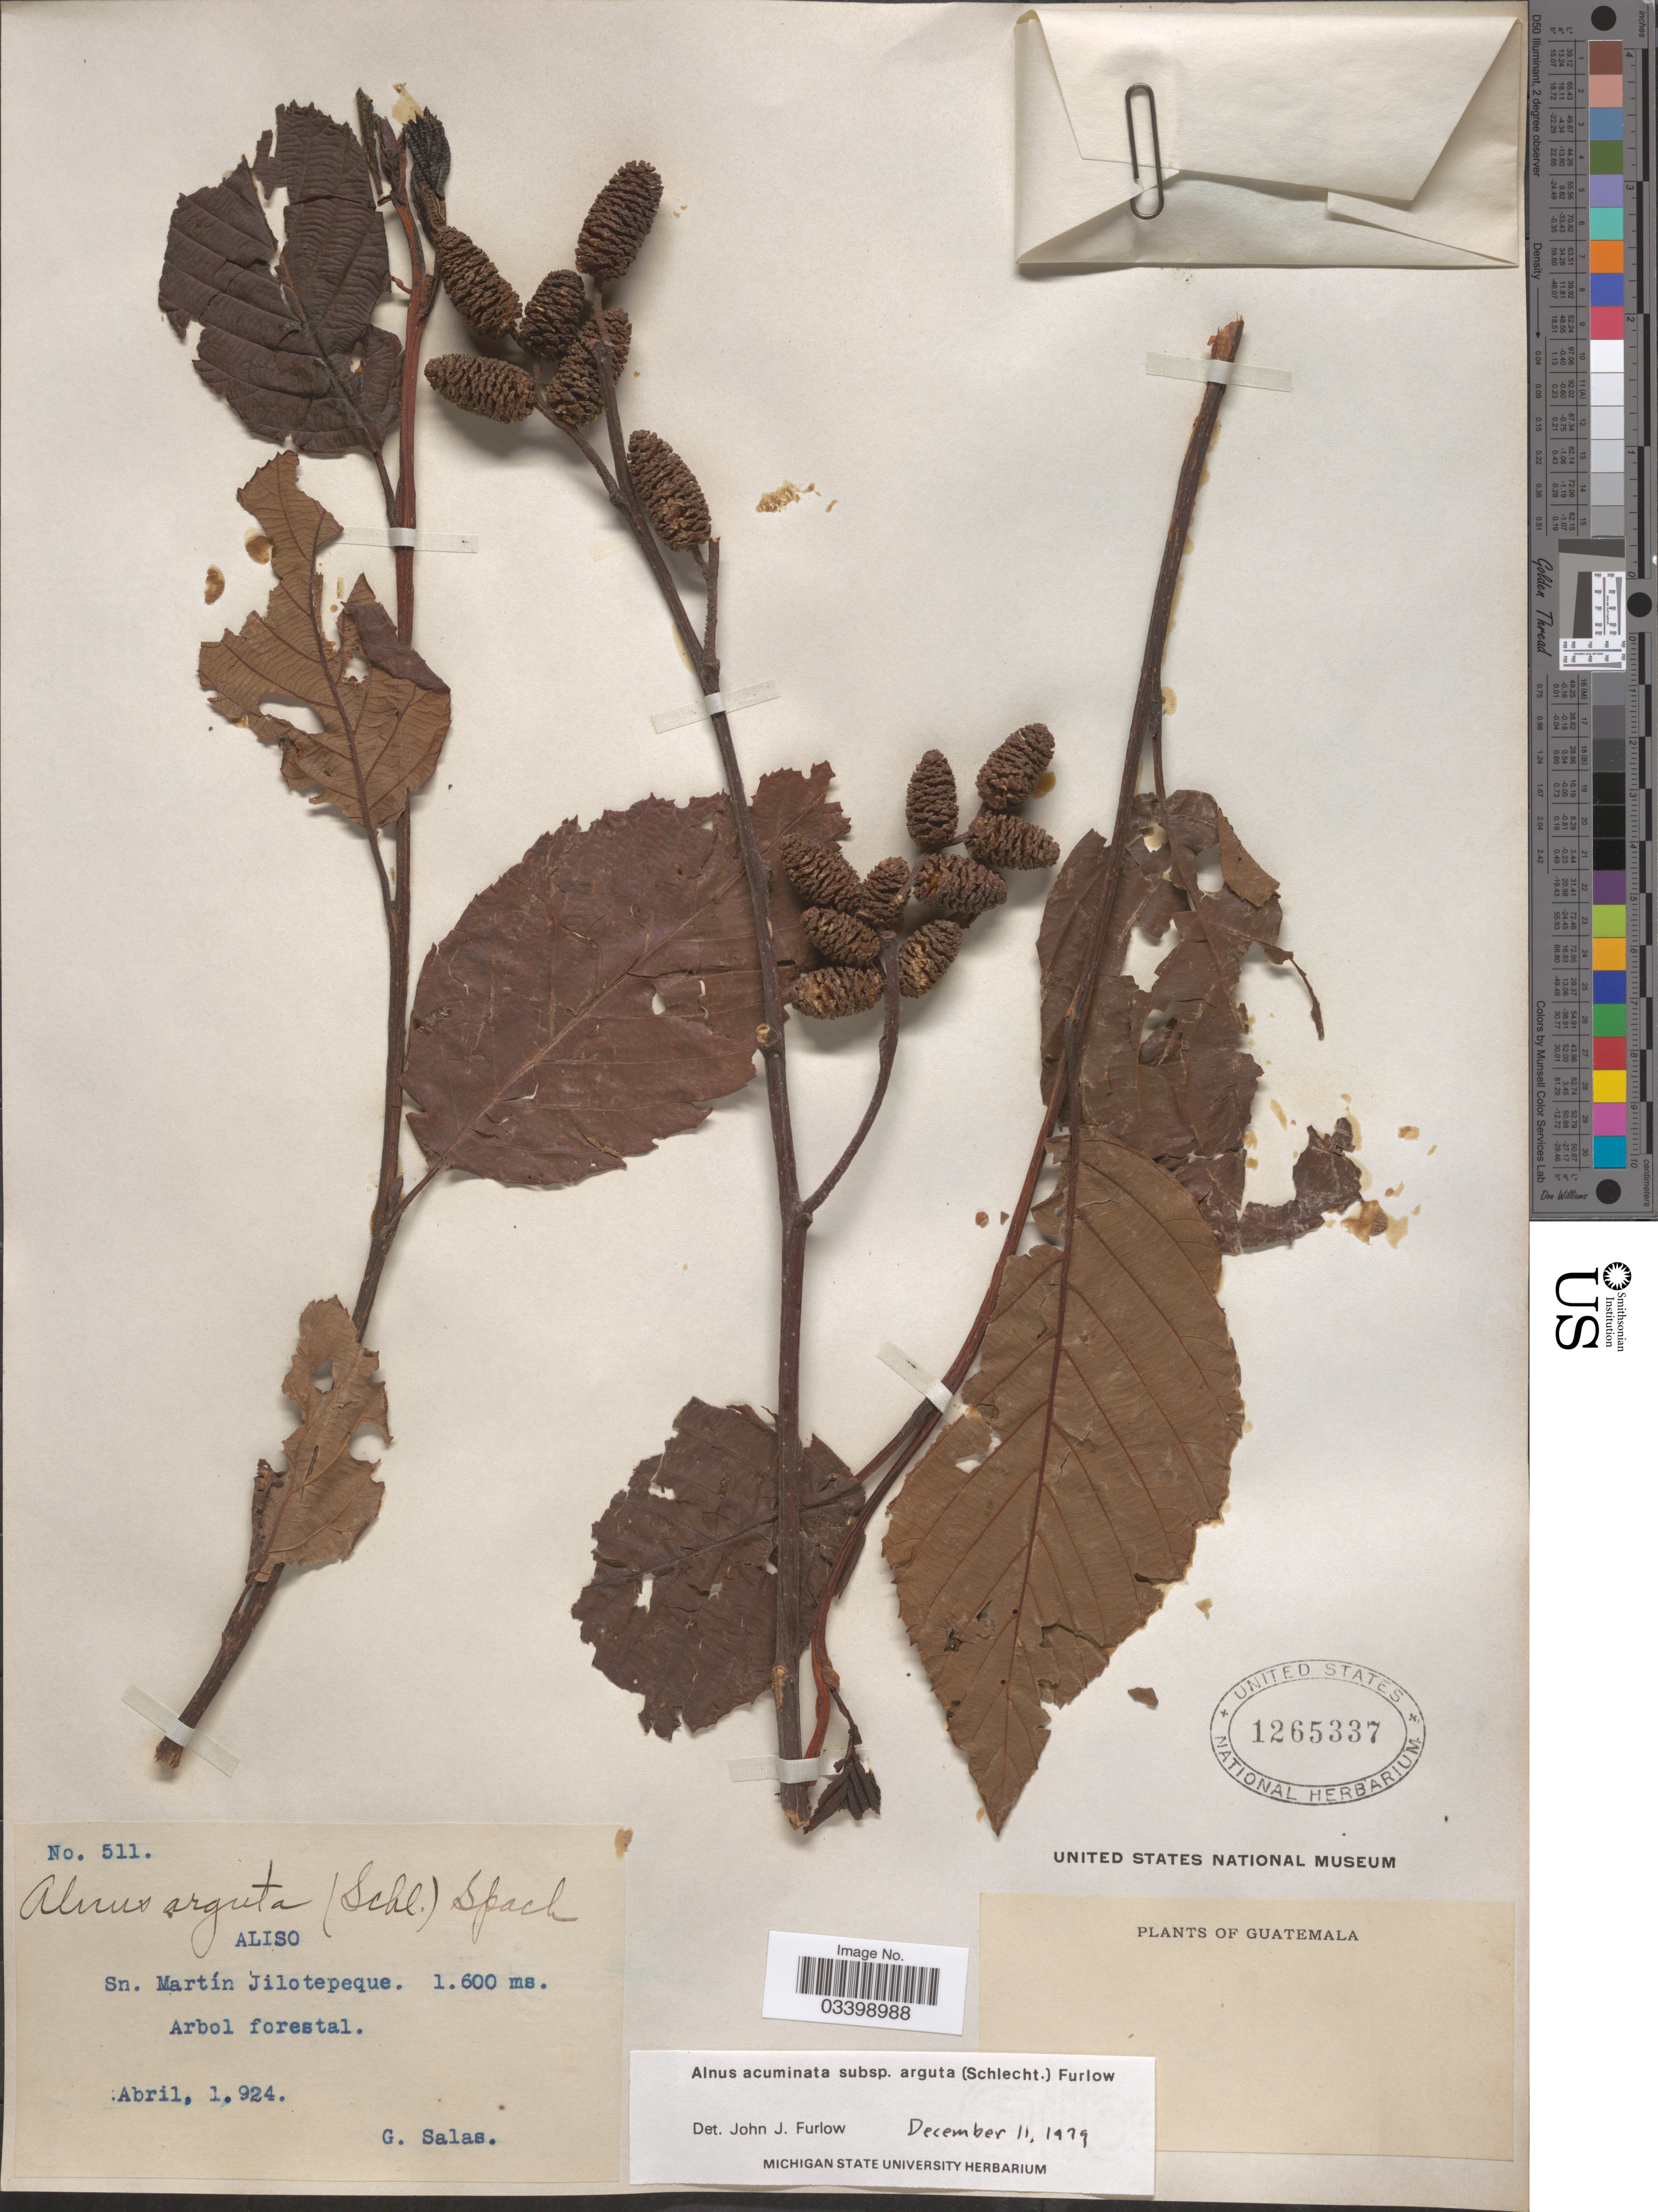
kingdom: Plantae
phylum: Tracheophyta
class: Magnoliopsida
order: Fagales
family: Betulaceae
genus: Alnus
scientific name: Alnus acuminata subsp. arguta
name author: (Schltdl.) Furlow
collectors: G. Salas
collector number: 511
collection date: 1924-04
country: Guatemala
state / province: Guatemala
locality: Sn. Martín Jilotepeque.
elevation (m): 1600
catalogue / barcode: US 1265337